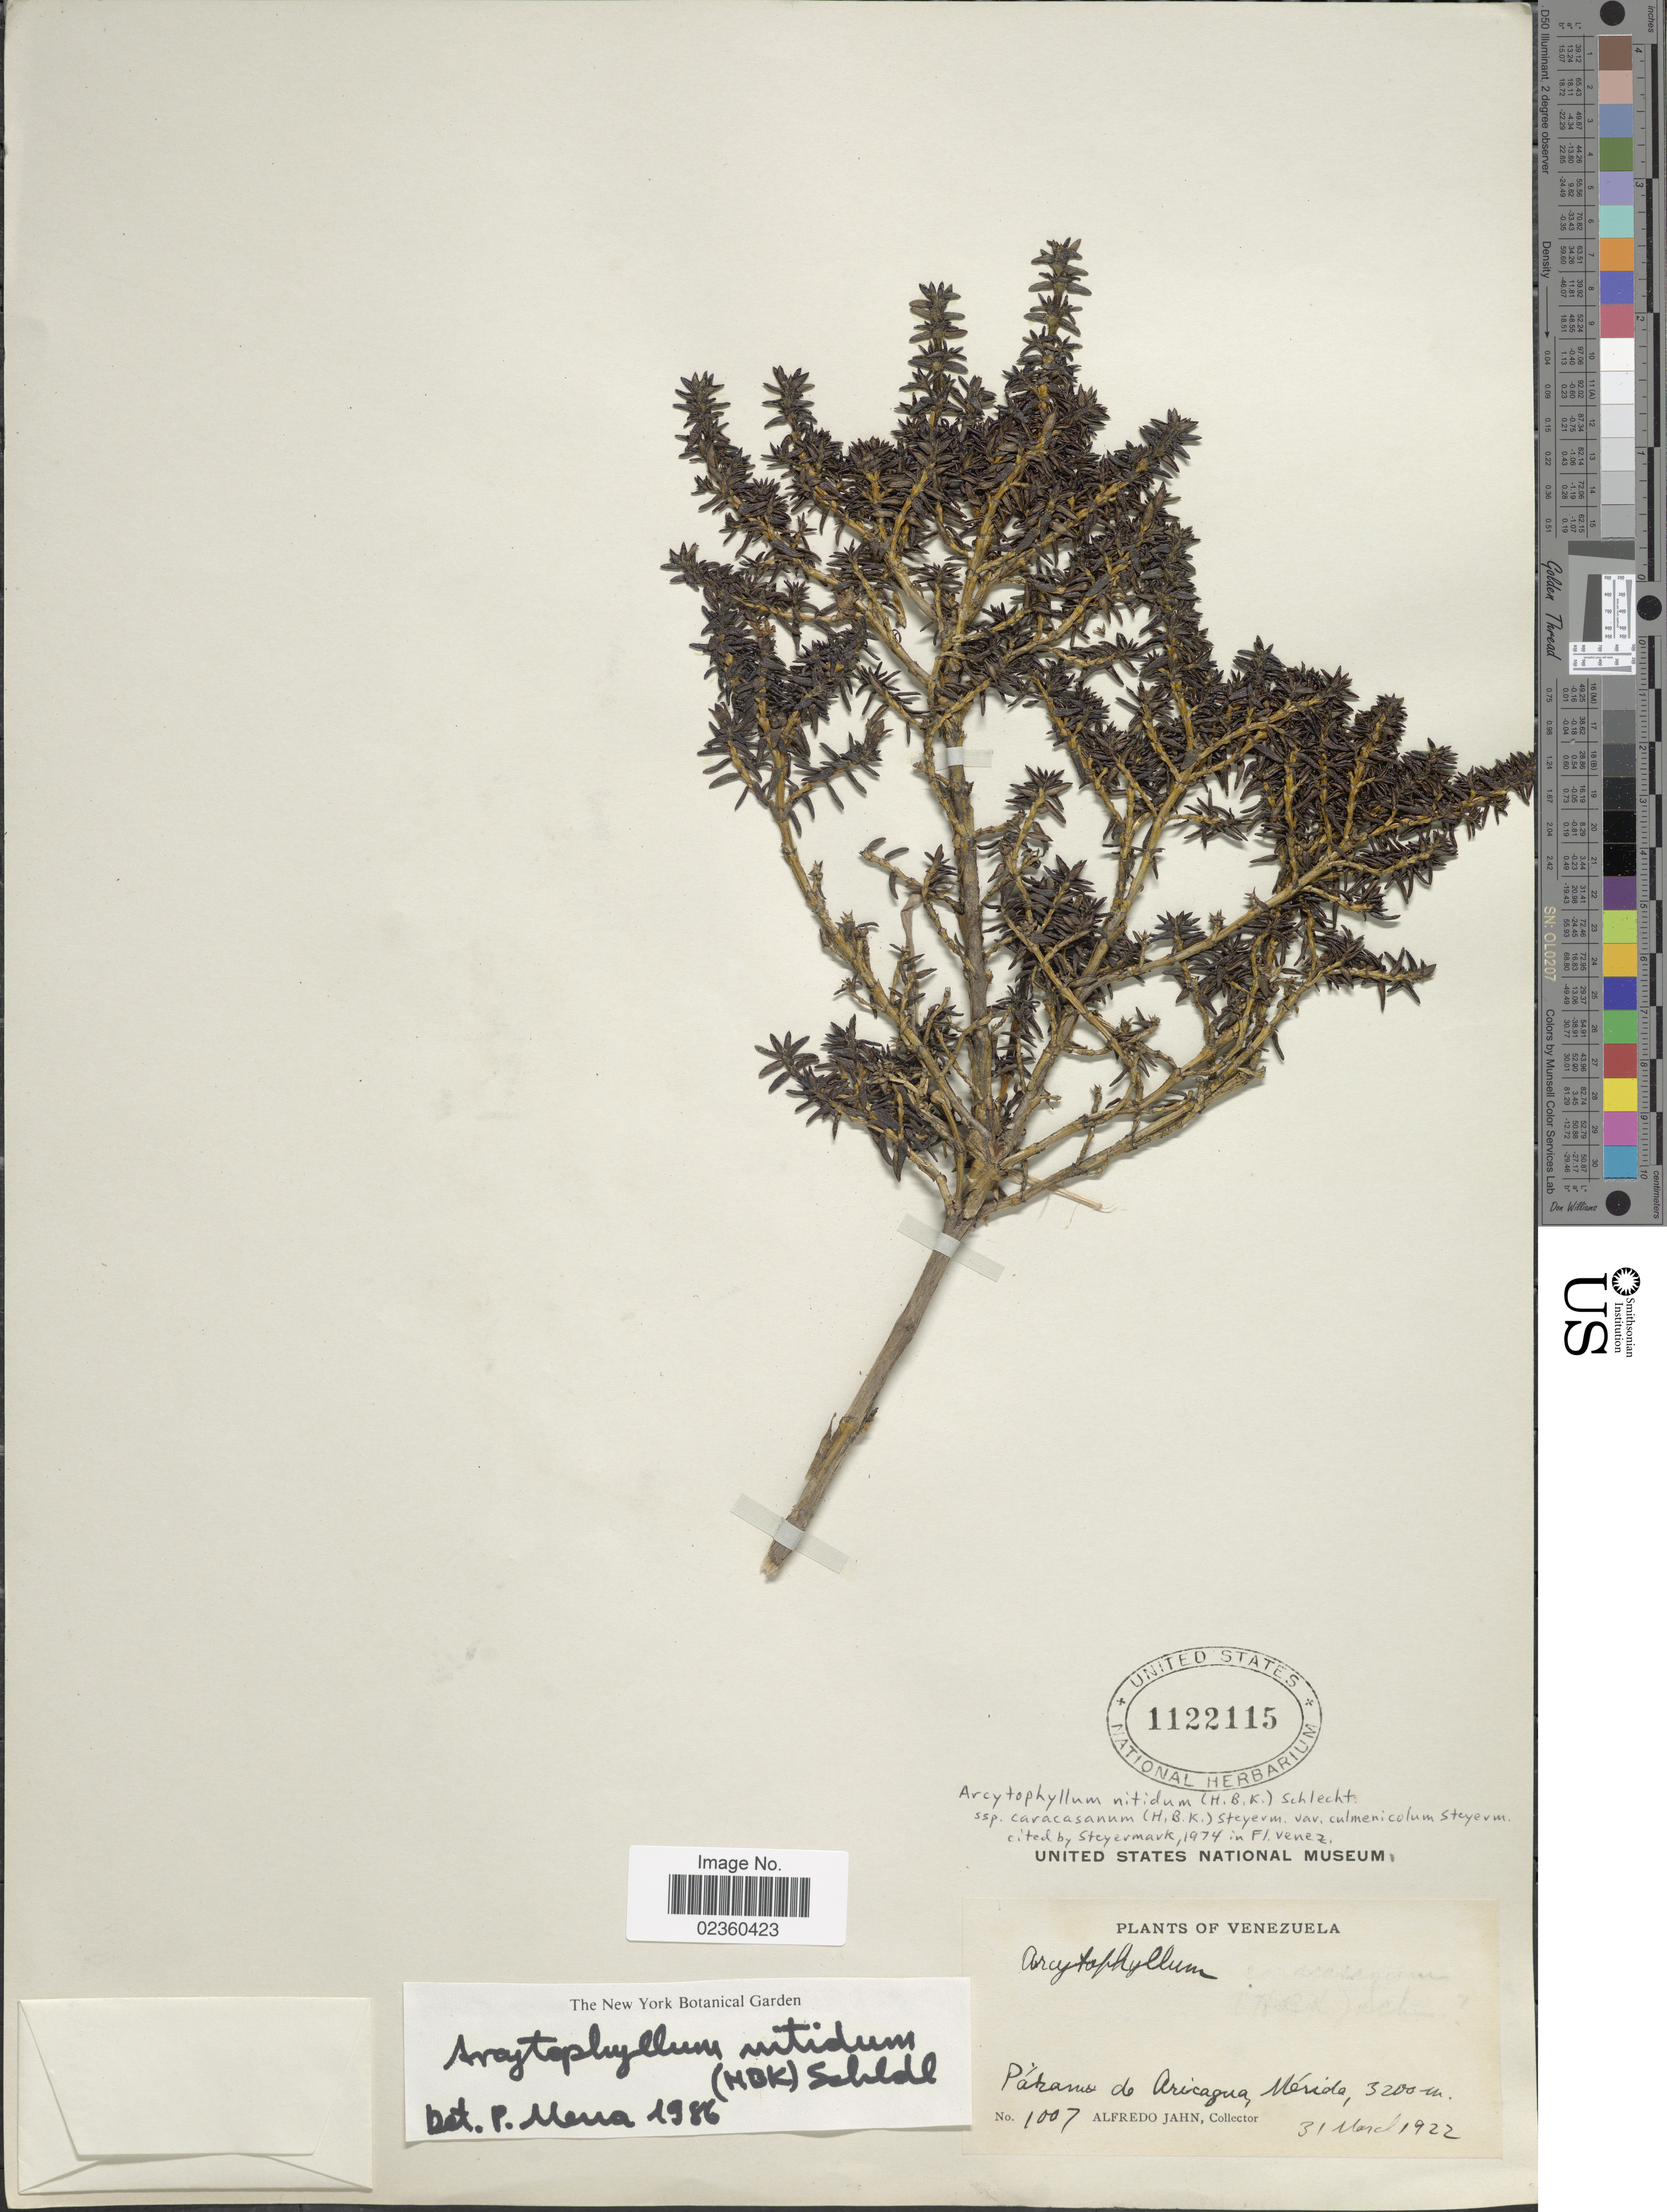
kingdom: Plantae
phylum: Tracheophyta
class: Magnoliopsida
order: Gentianales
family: Rubiaceae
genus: Arcytophyllum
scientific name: Arcytophyllum nitidum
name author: (Kunth) Schltdl.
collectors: A. Jahn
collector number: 1007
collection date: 1922-03-31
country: Venezuela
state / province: Mérida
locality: Páramo de Aricagua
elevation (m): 3200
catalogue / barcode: US 1122115